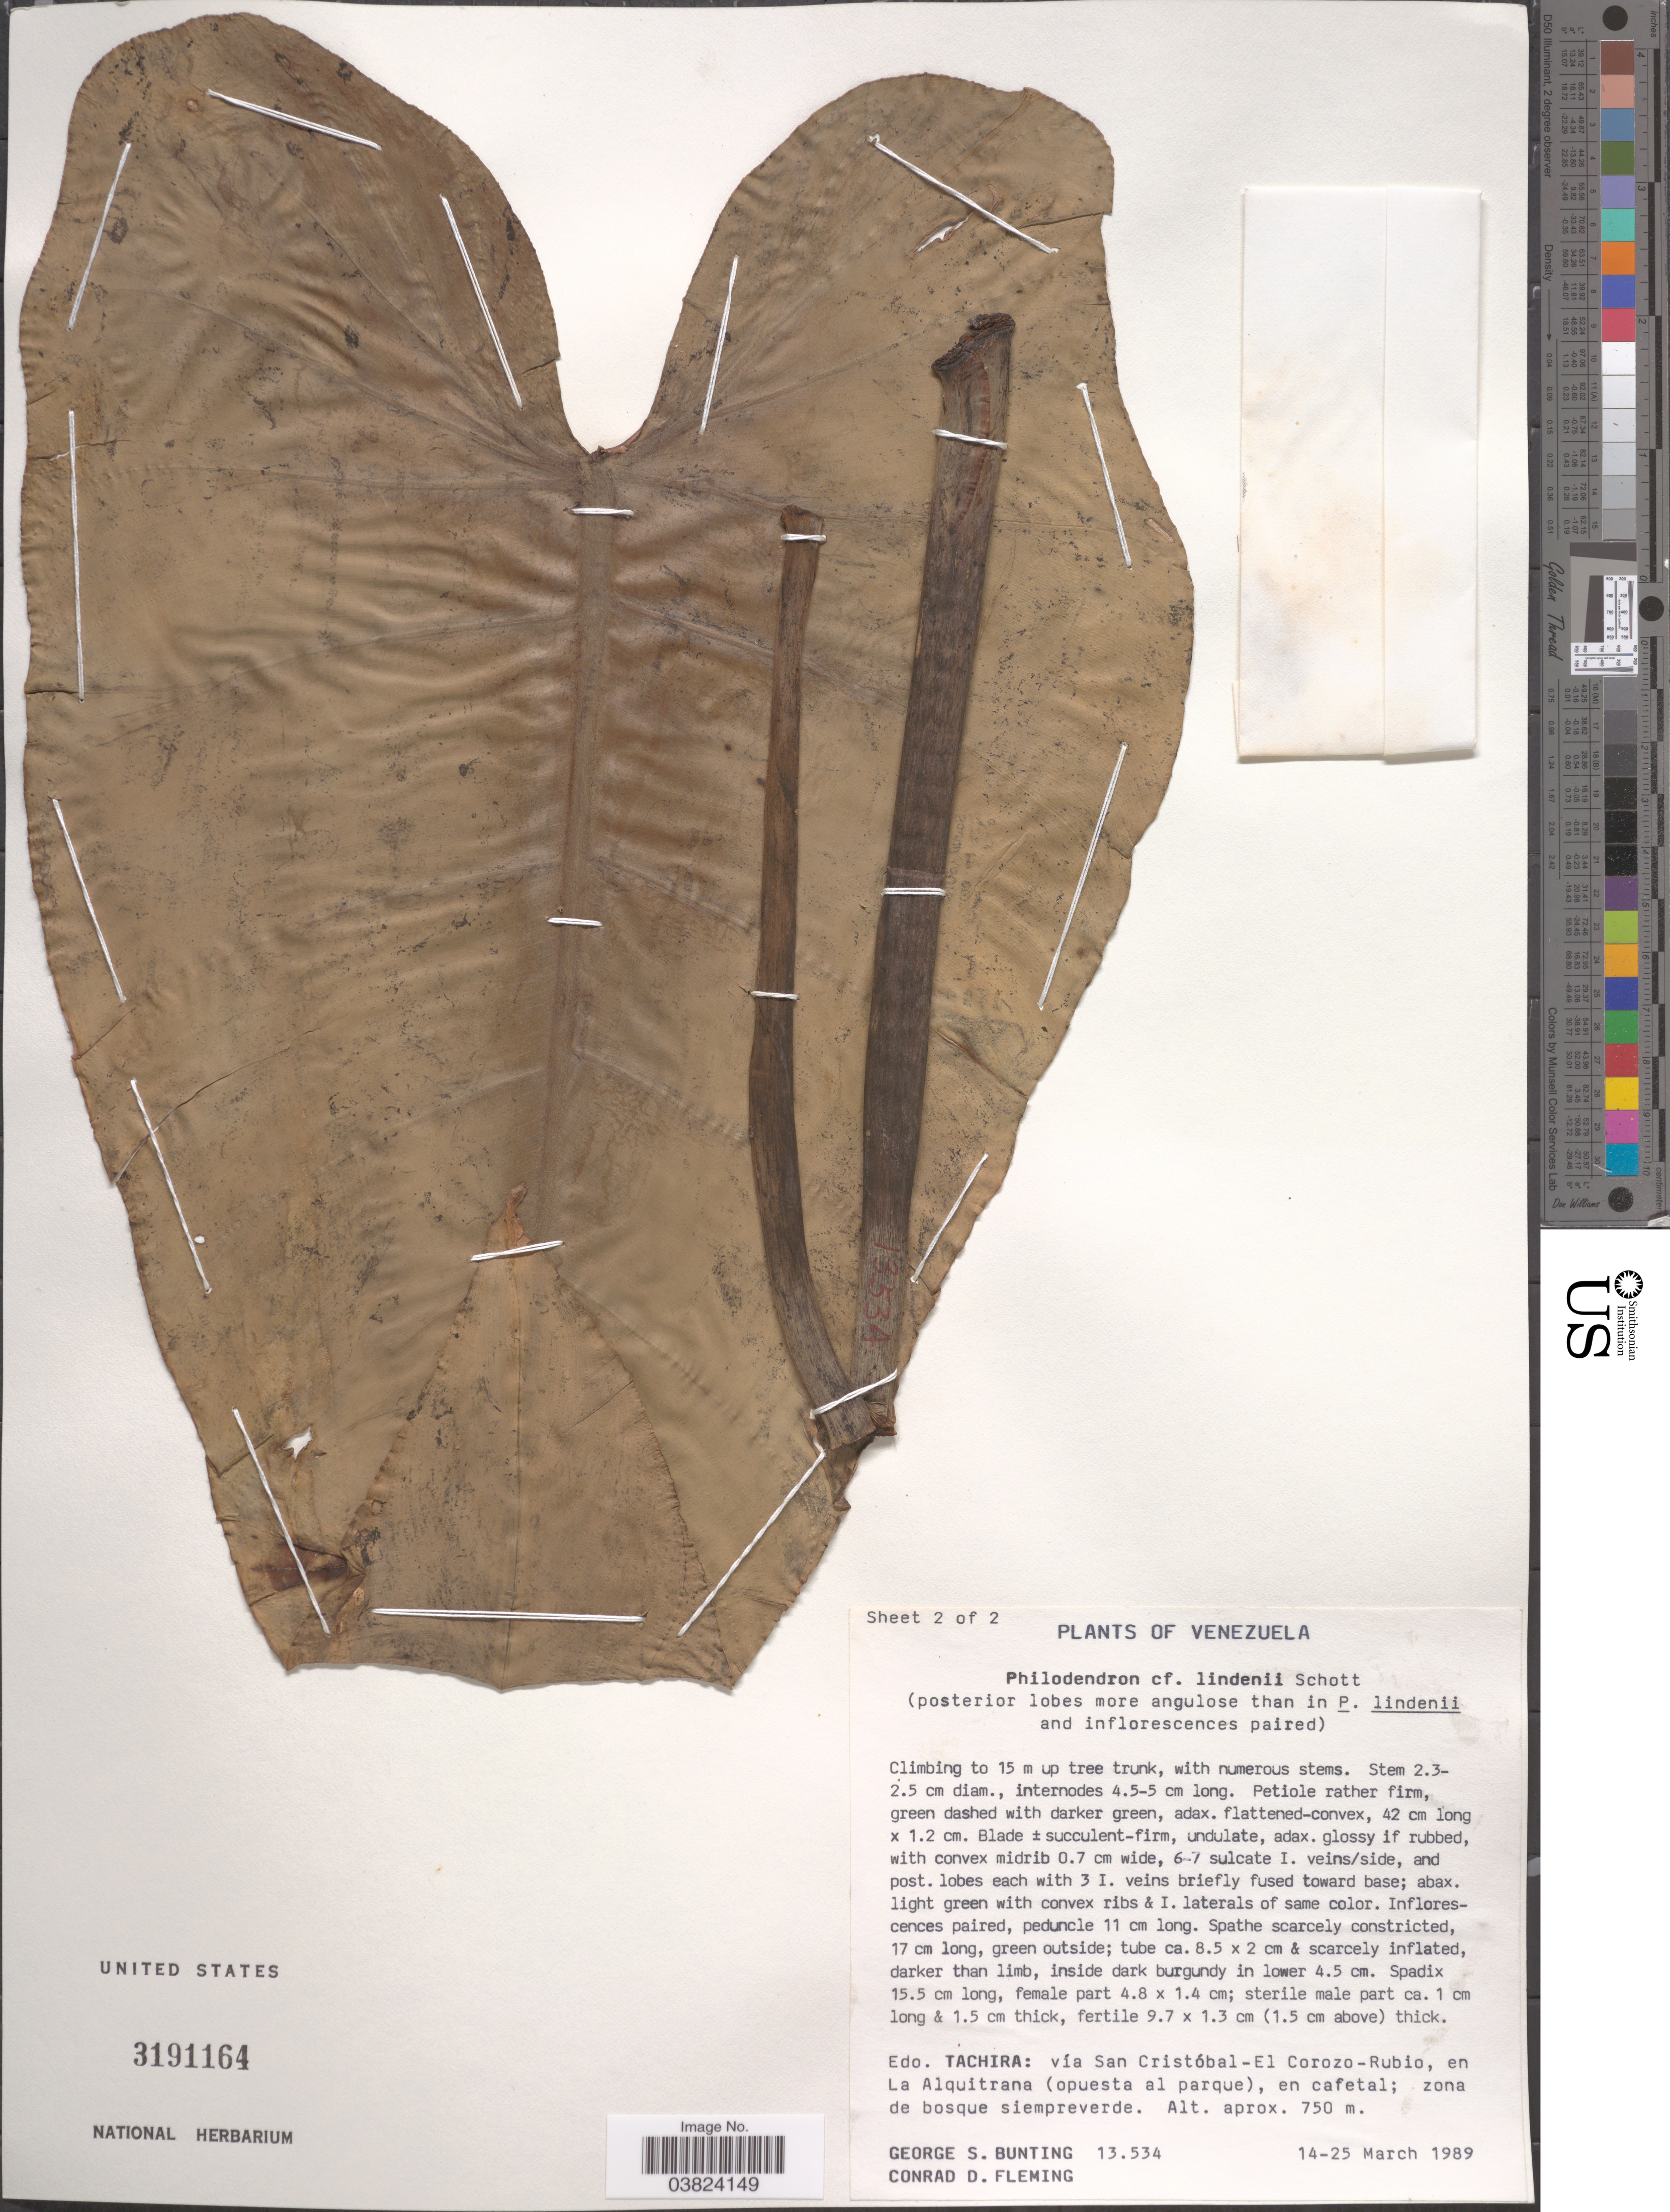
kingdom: Plantae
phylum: Tracheophyta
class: Liliopsida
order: Alismatales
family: Araceae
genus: Philodendron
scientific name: Philodendron lindenii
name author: Schott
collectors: G. S. Bunting & C. Fleming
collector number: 13534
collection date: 1989-03-14/1989-03-25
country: Venezuela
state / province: Tachira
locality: Edo. Tachira: vía San Cristóbal-El Corozo-Rubio, en La Alquitrana (opuesta al parque), en cafetal.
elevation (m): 750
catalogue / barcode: US 3191164